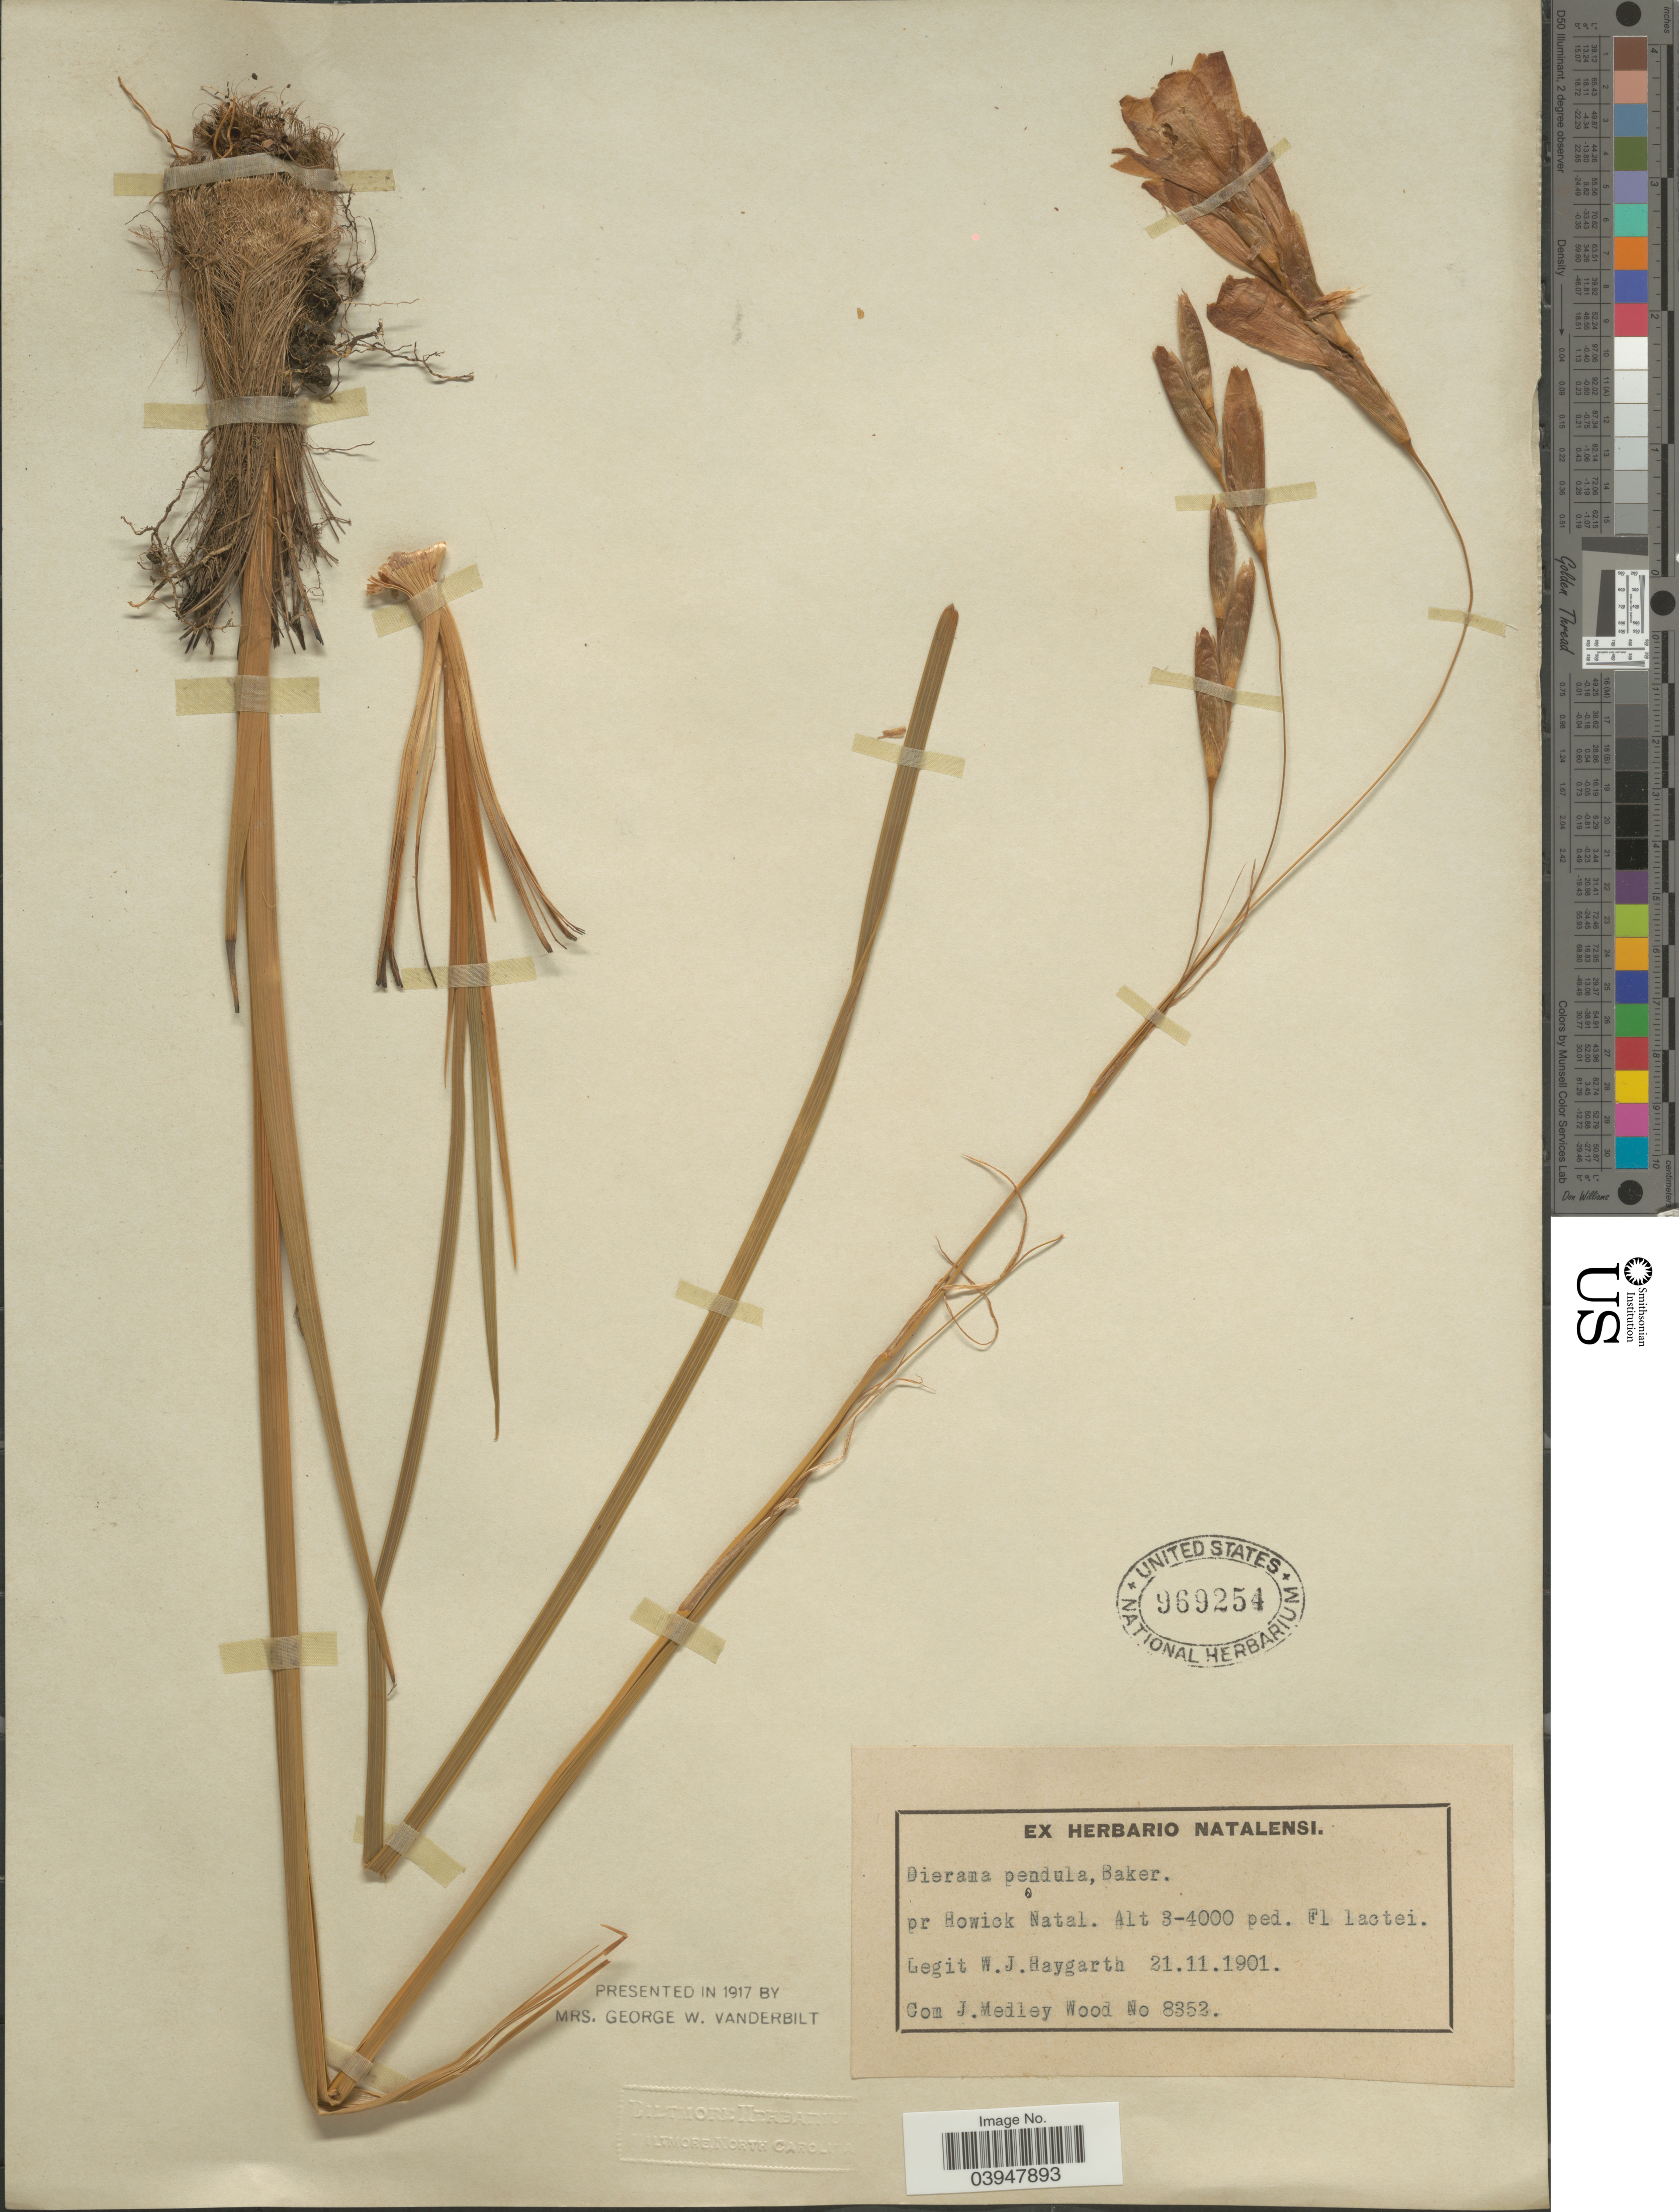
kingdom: Plantae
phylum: Tracheophyta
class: Liliopsida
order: Asparagales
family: Iridaceae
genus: Dierama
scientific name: Dierama pendulum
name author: Baker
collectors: W. Haygarth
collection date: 1901-11-21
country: South Africa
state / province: KwaZulu-Natal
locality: Pr. Howick Natal.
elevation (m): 914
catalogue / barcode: US 969254